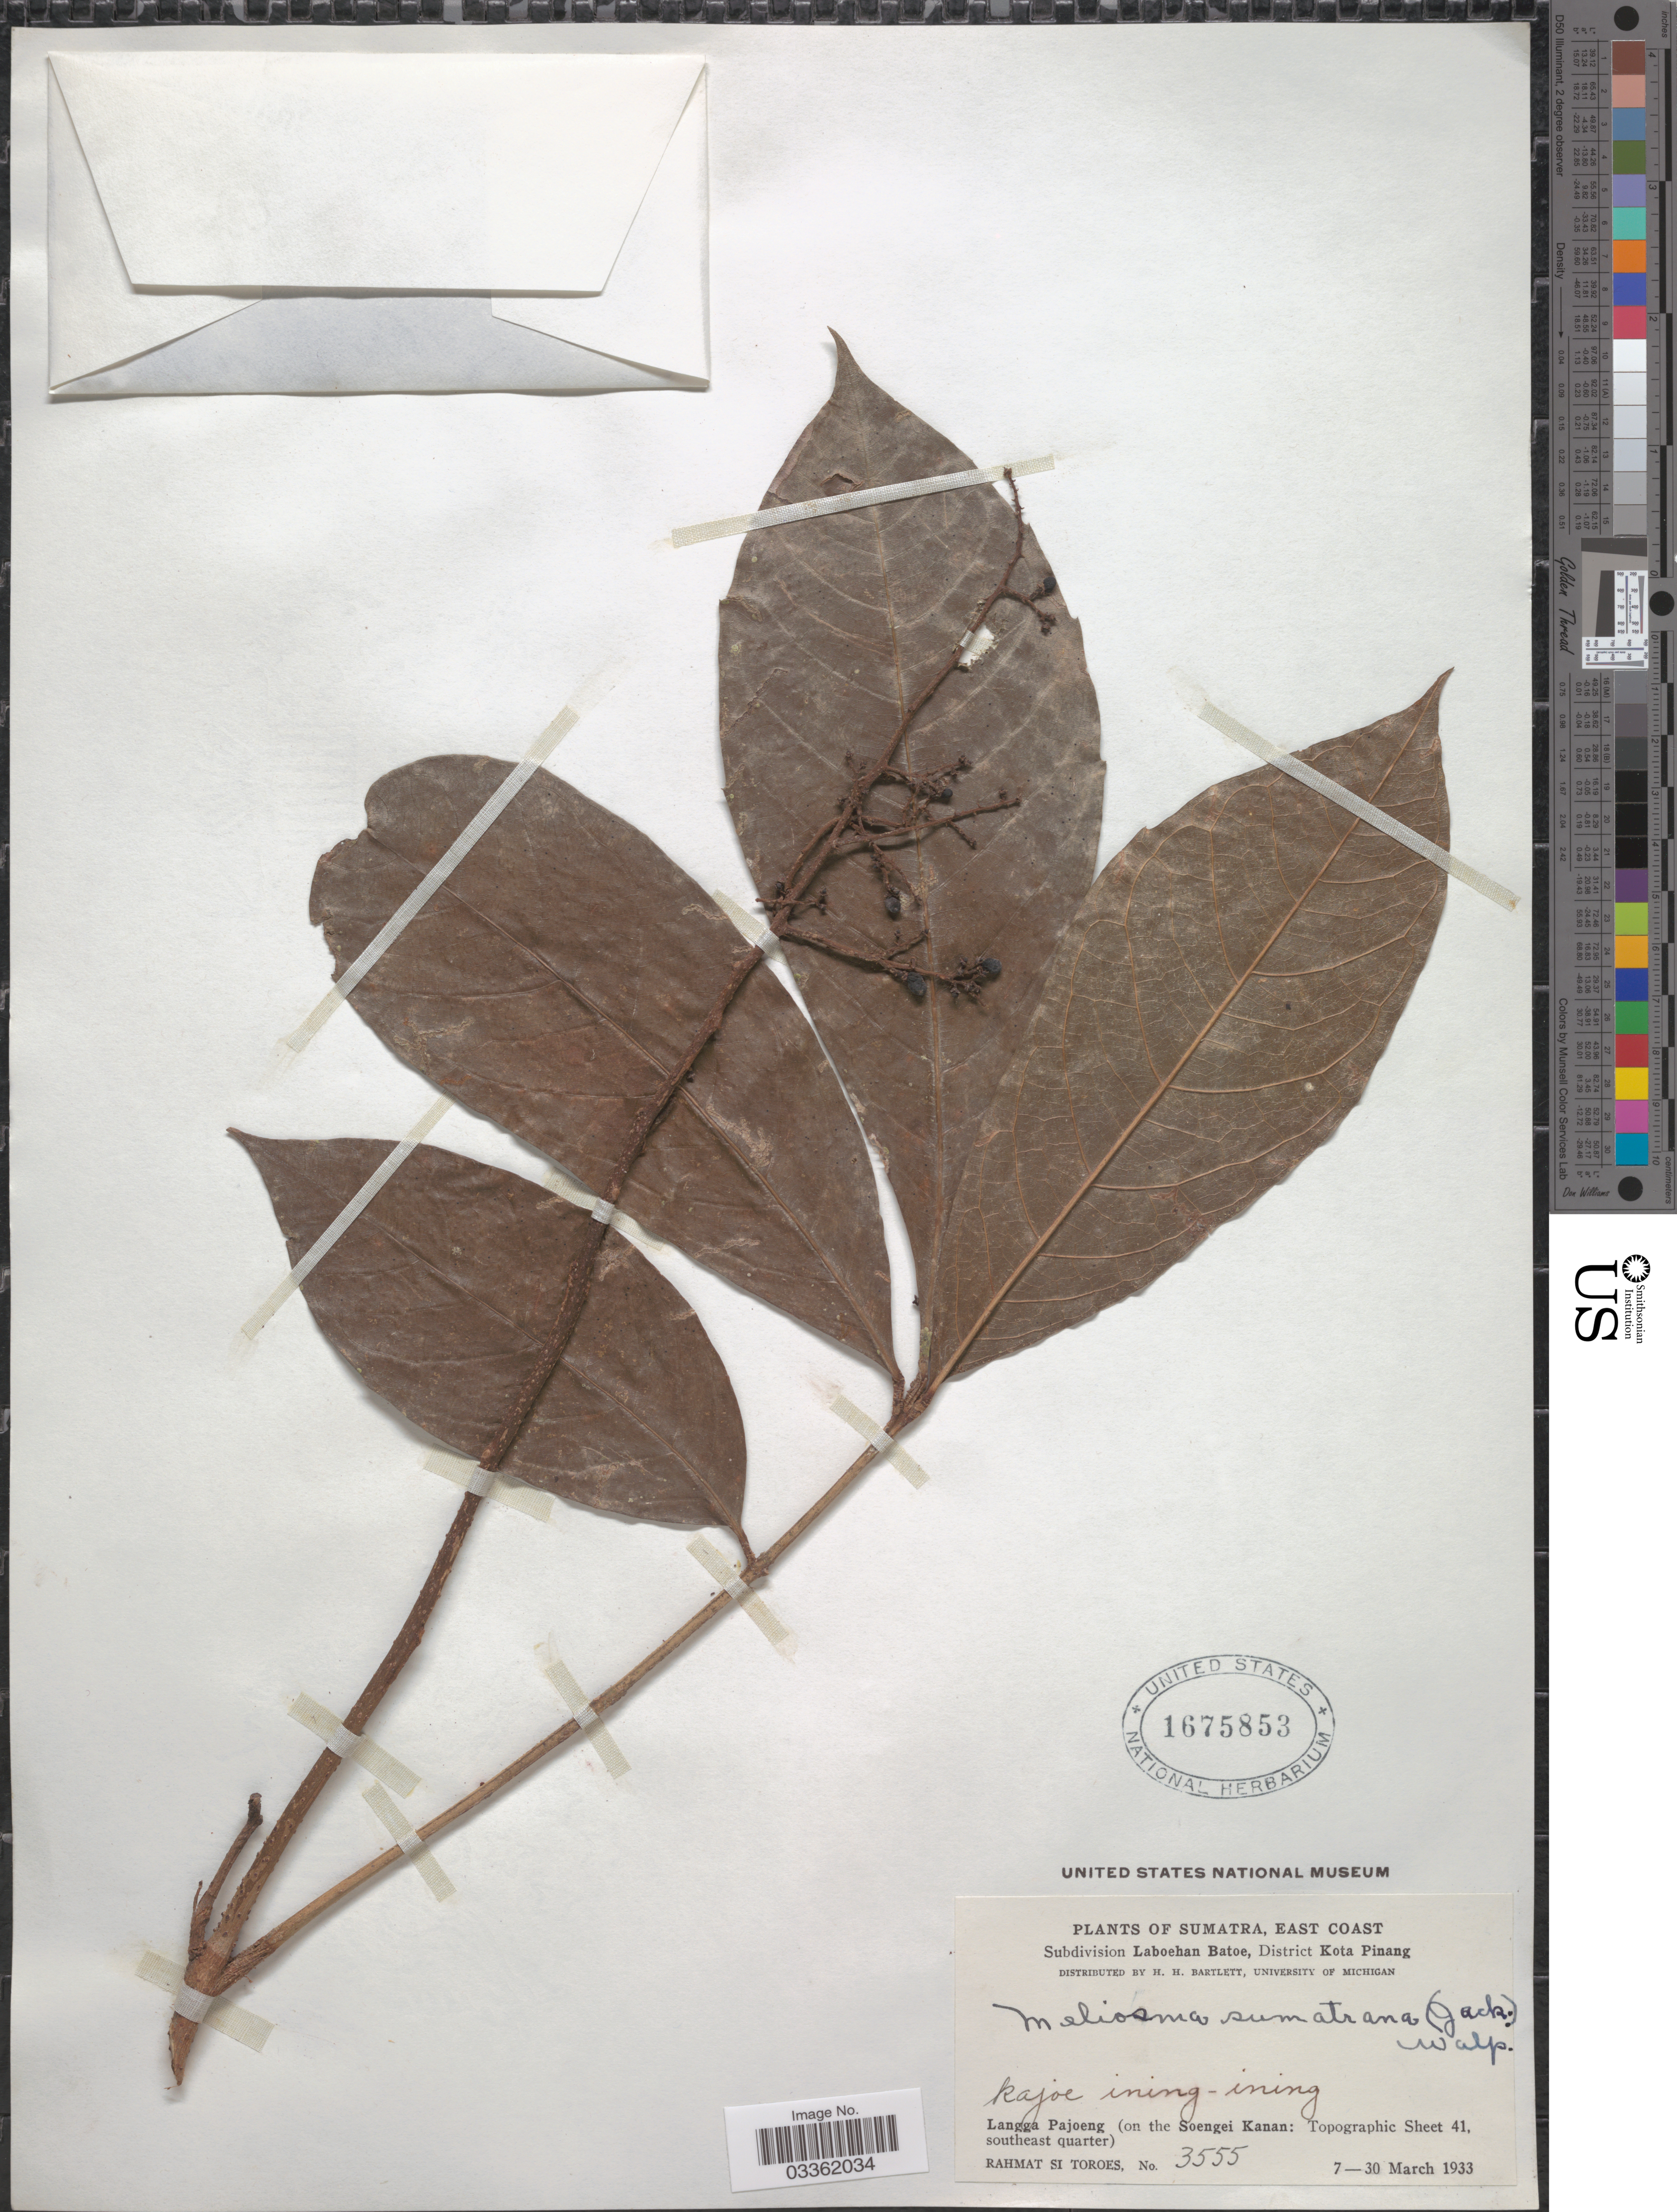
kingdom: Plantae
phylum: Tracheophyta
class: Magnoliopsida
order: Proteales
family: Sabiaceae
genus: Meliosma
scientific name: Meliosma sumatrana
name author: (Jack) Walp.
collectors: Rahmat Si Boeea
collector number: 3555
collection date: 1933-03-07/1933-03-30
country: Indonesia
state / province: Sumatra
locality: East Coast. Subdivision Laboehan Batoe, District Kota Pinang. Langga Pajoeng (on the Soengei Kanan: Topographic Sheet 41, southeast quarter).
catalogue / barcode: US 1675853